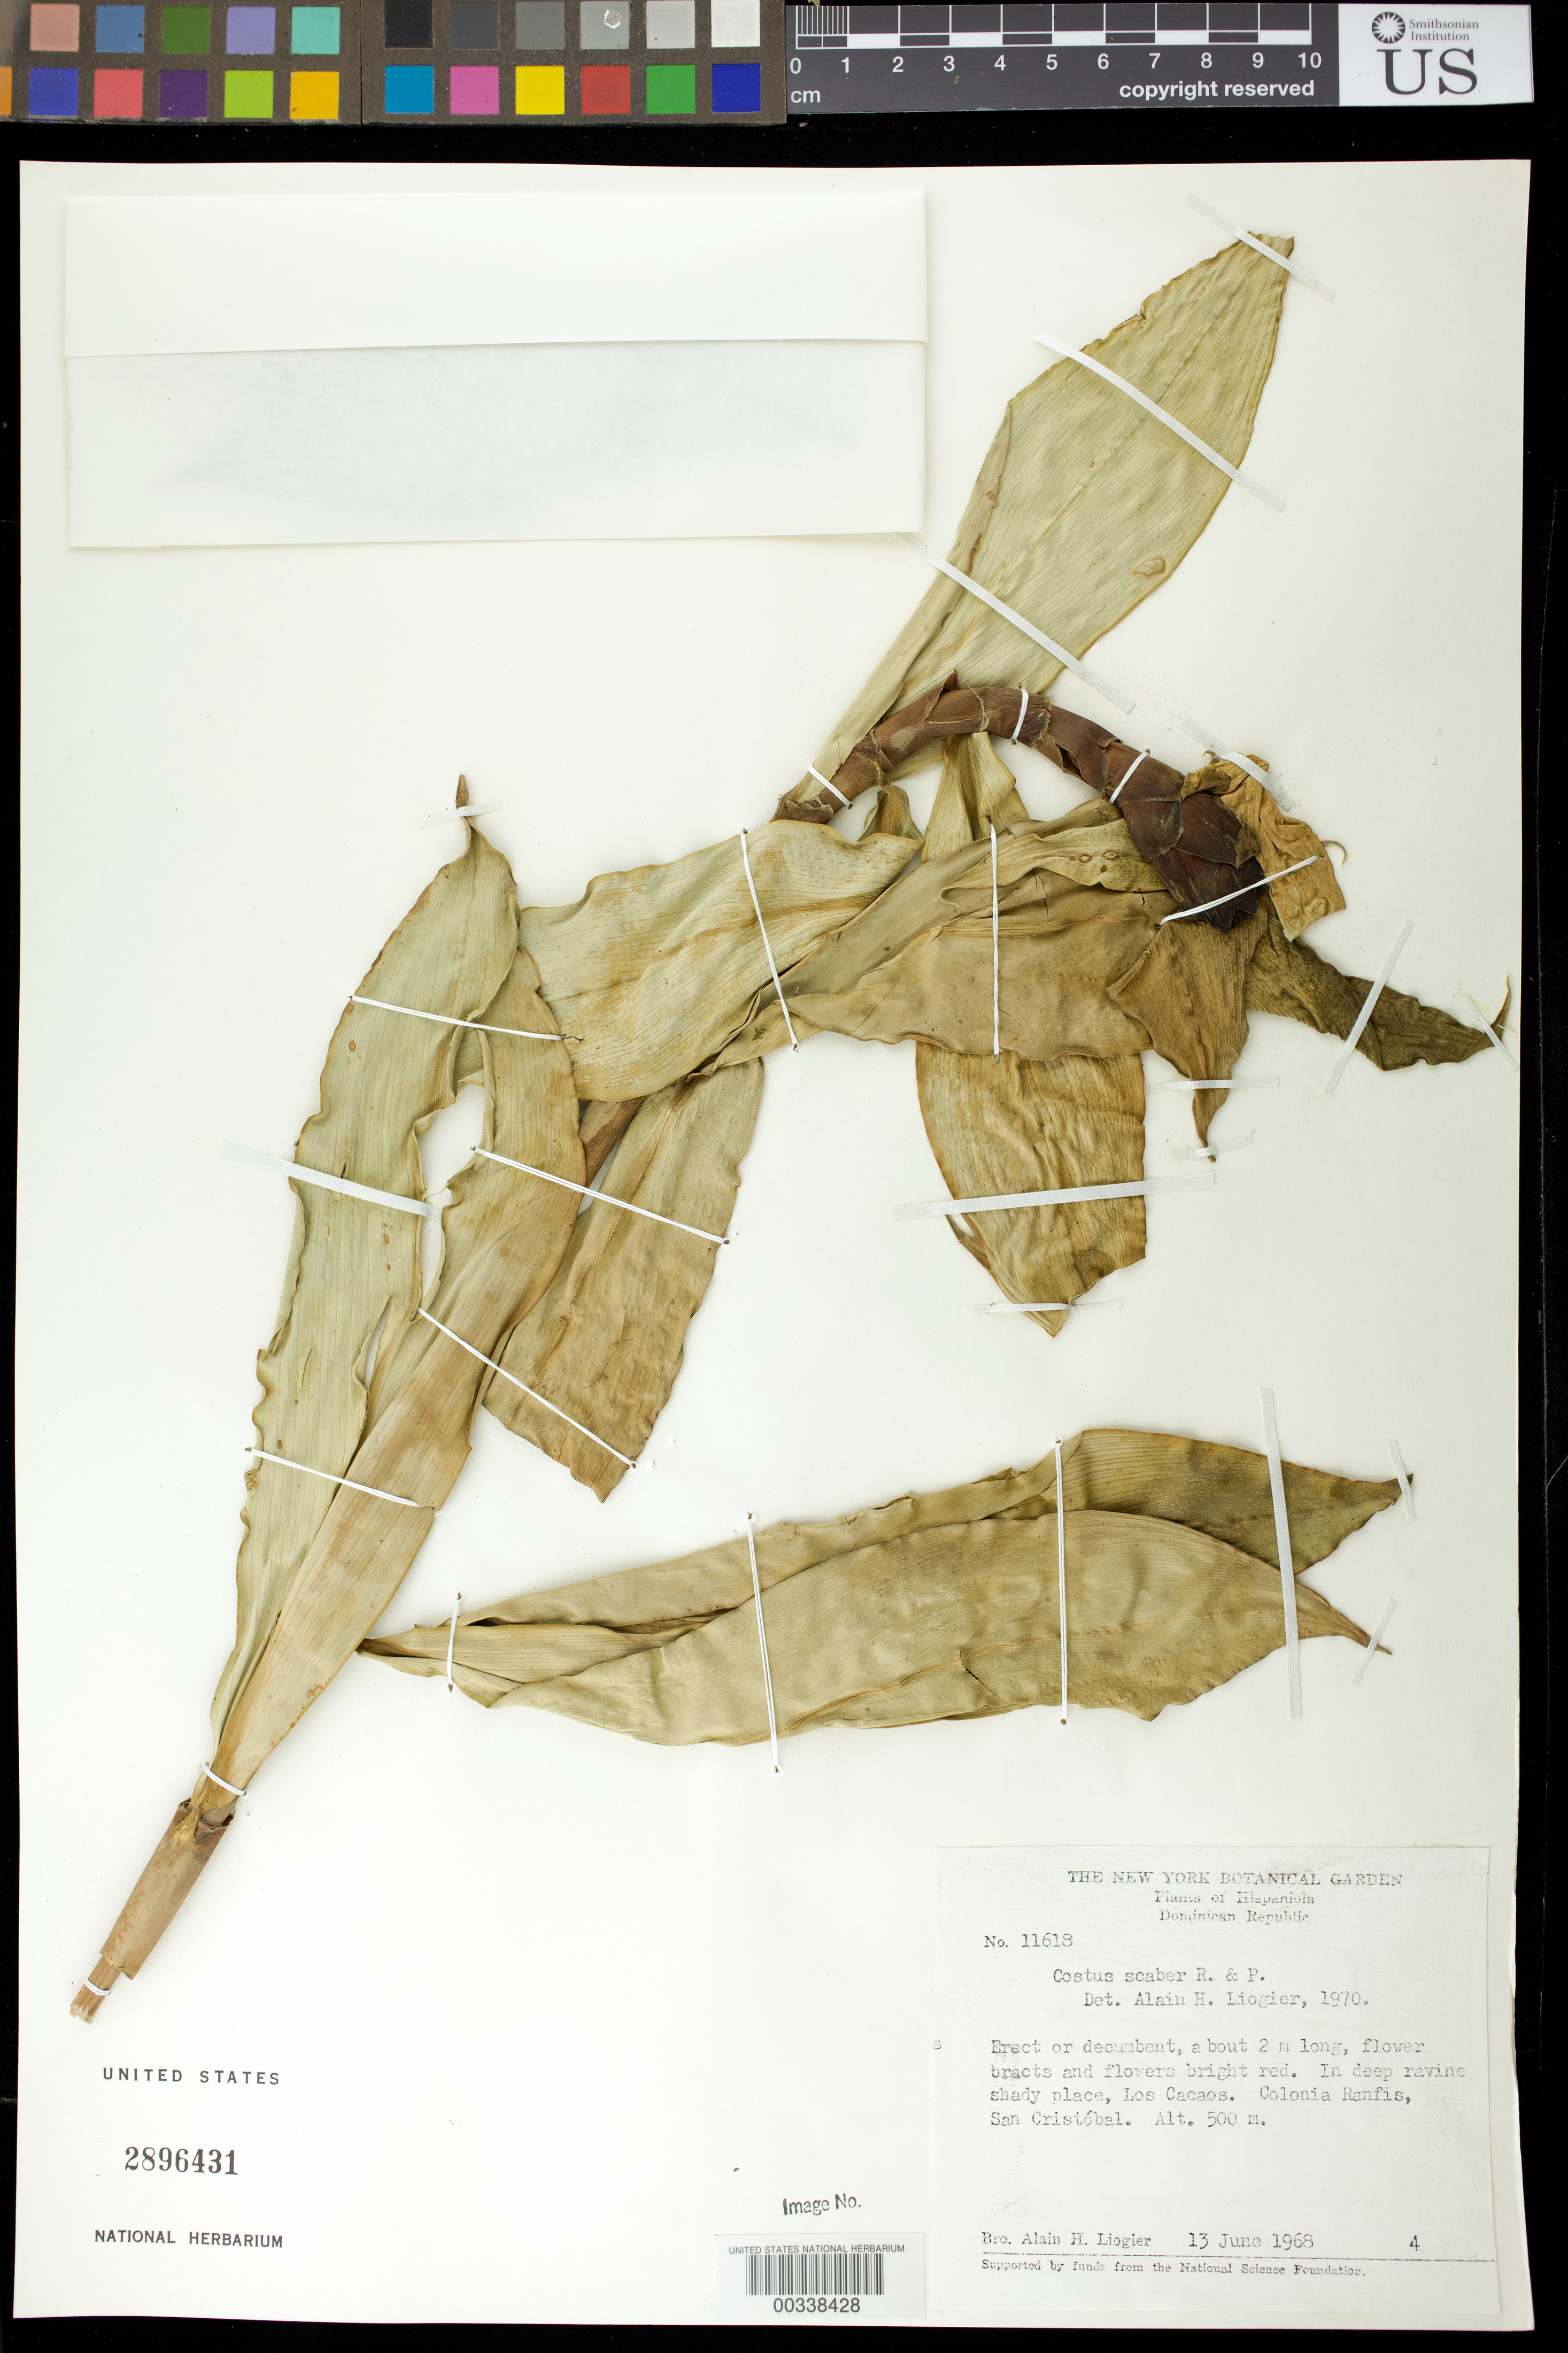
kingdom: Plantae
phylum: Tracheophyta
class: Liliopsida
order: Zingiberales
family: Costaceae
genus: Costus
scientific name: Costus scaber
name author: Ruiz & Pav.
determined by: Liogier, Alain H.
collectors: A. H. Liogier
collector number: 11618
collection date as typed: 13 Jun 1968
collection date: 1968-06-13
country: Dominican Republic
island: Hispaniola Island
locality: Los cacaos, colonia ranfis, san cristobal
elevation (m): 500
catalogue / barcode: US 2896431